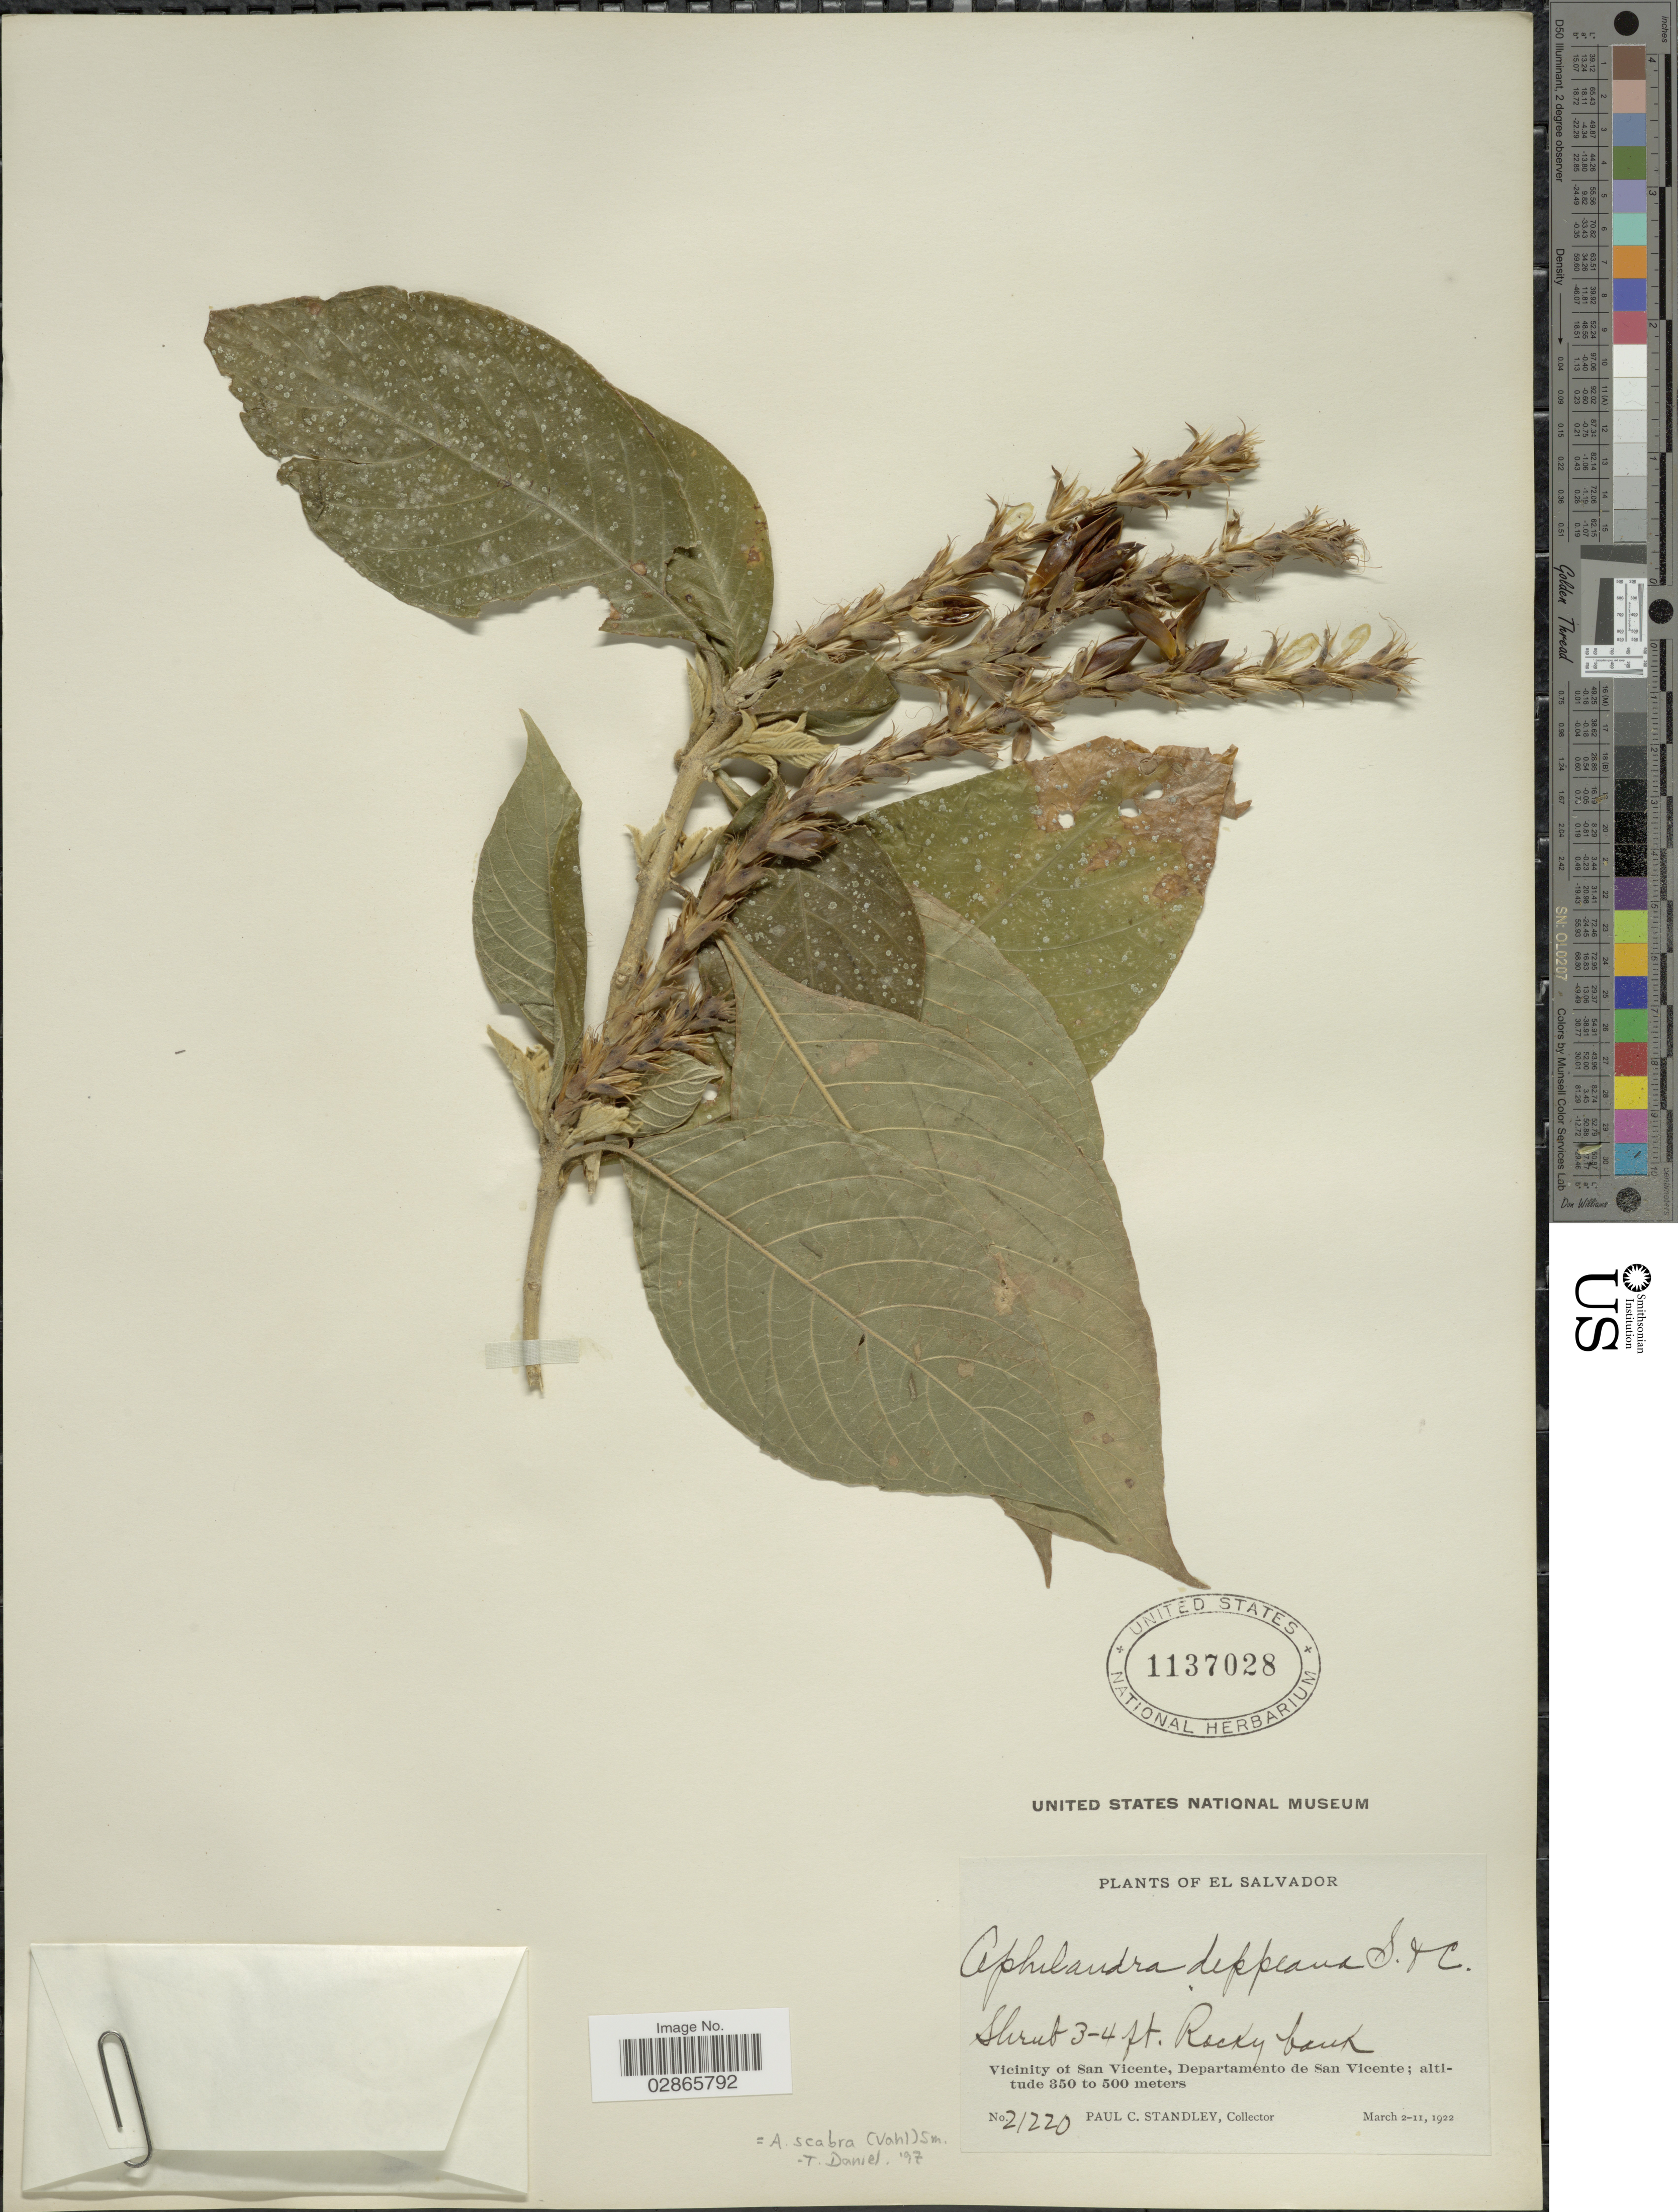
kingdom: Plantae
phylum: Tracheophyta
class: Magnoliopsida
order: Lamiales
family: Acanthaceae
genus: Aphelandra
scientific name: Aphelandra deppeana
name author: Schltdl. & Cham.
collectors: P. C. Standley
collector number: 21220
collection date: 1922-03-02/1922-03-11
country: El Salvador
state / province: San Vincente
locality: Vicinity of San Vicente, Departamento de San Vicente.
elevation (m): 350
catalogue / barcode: US 1137028